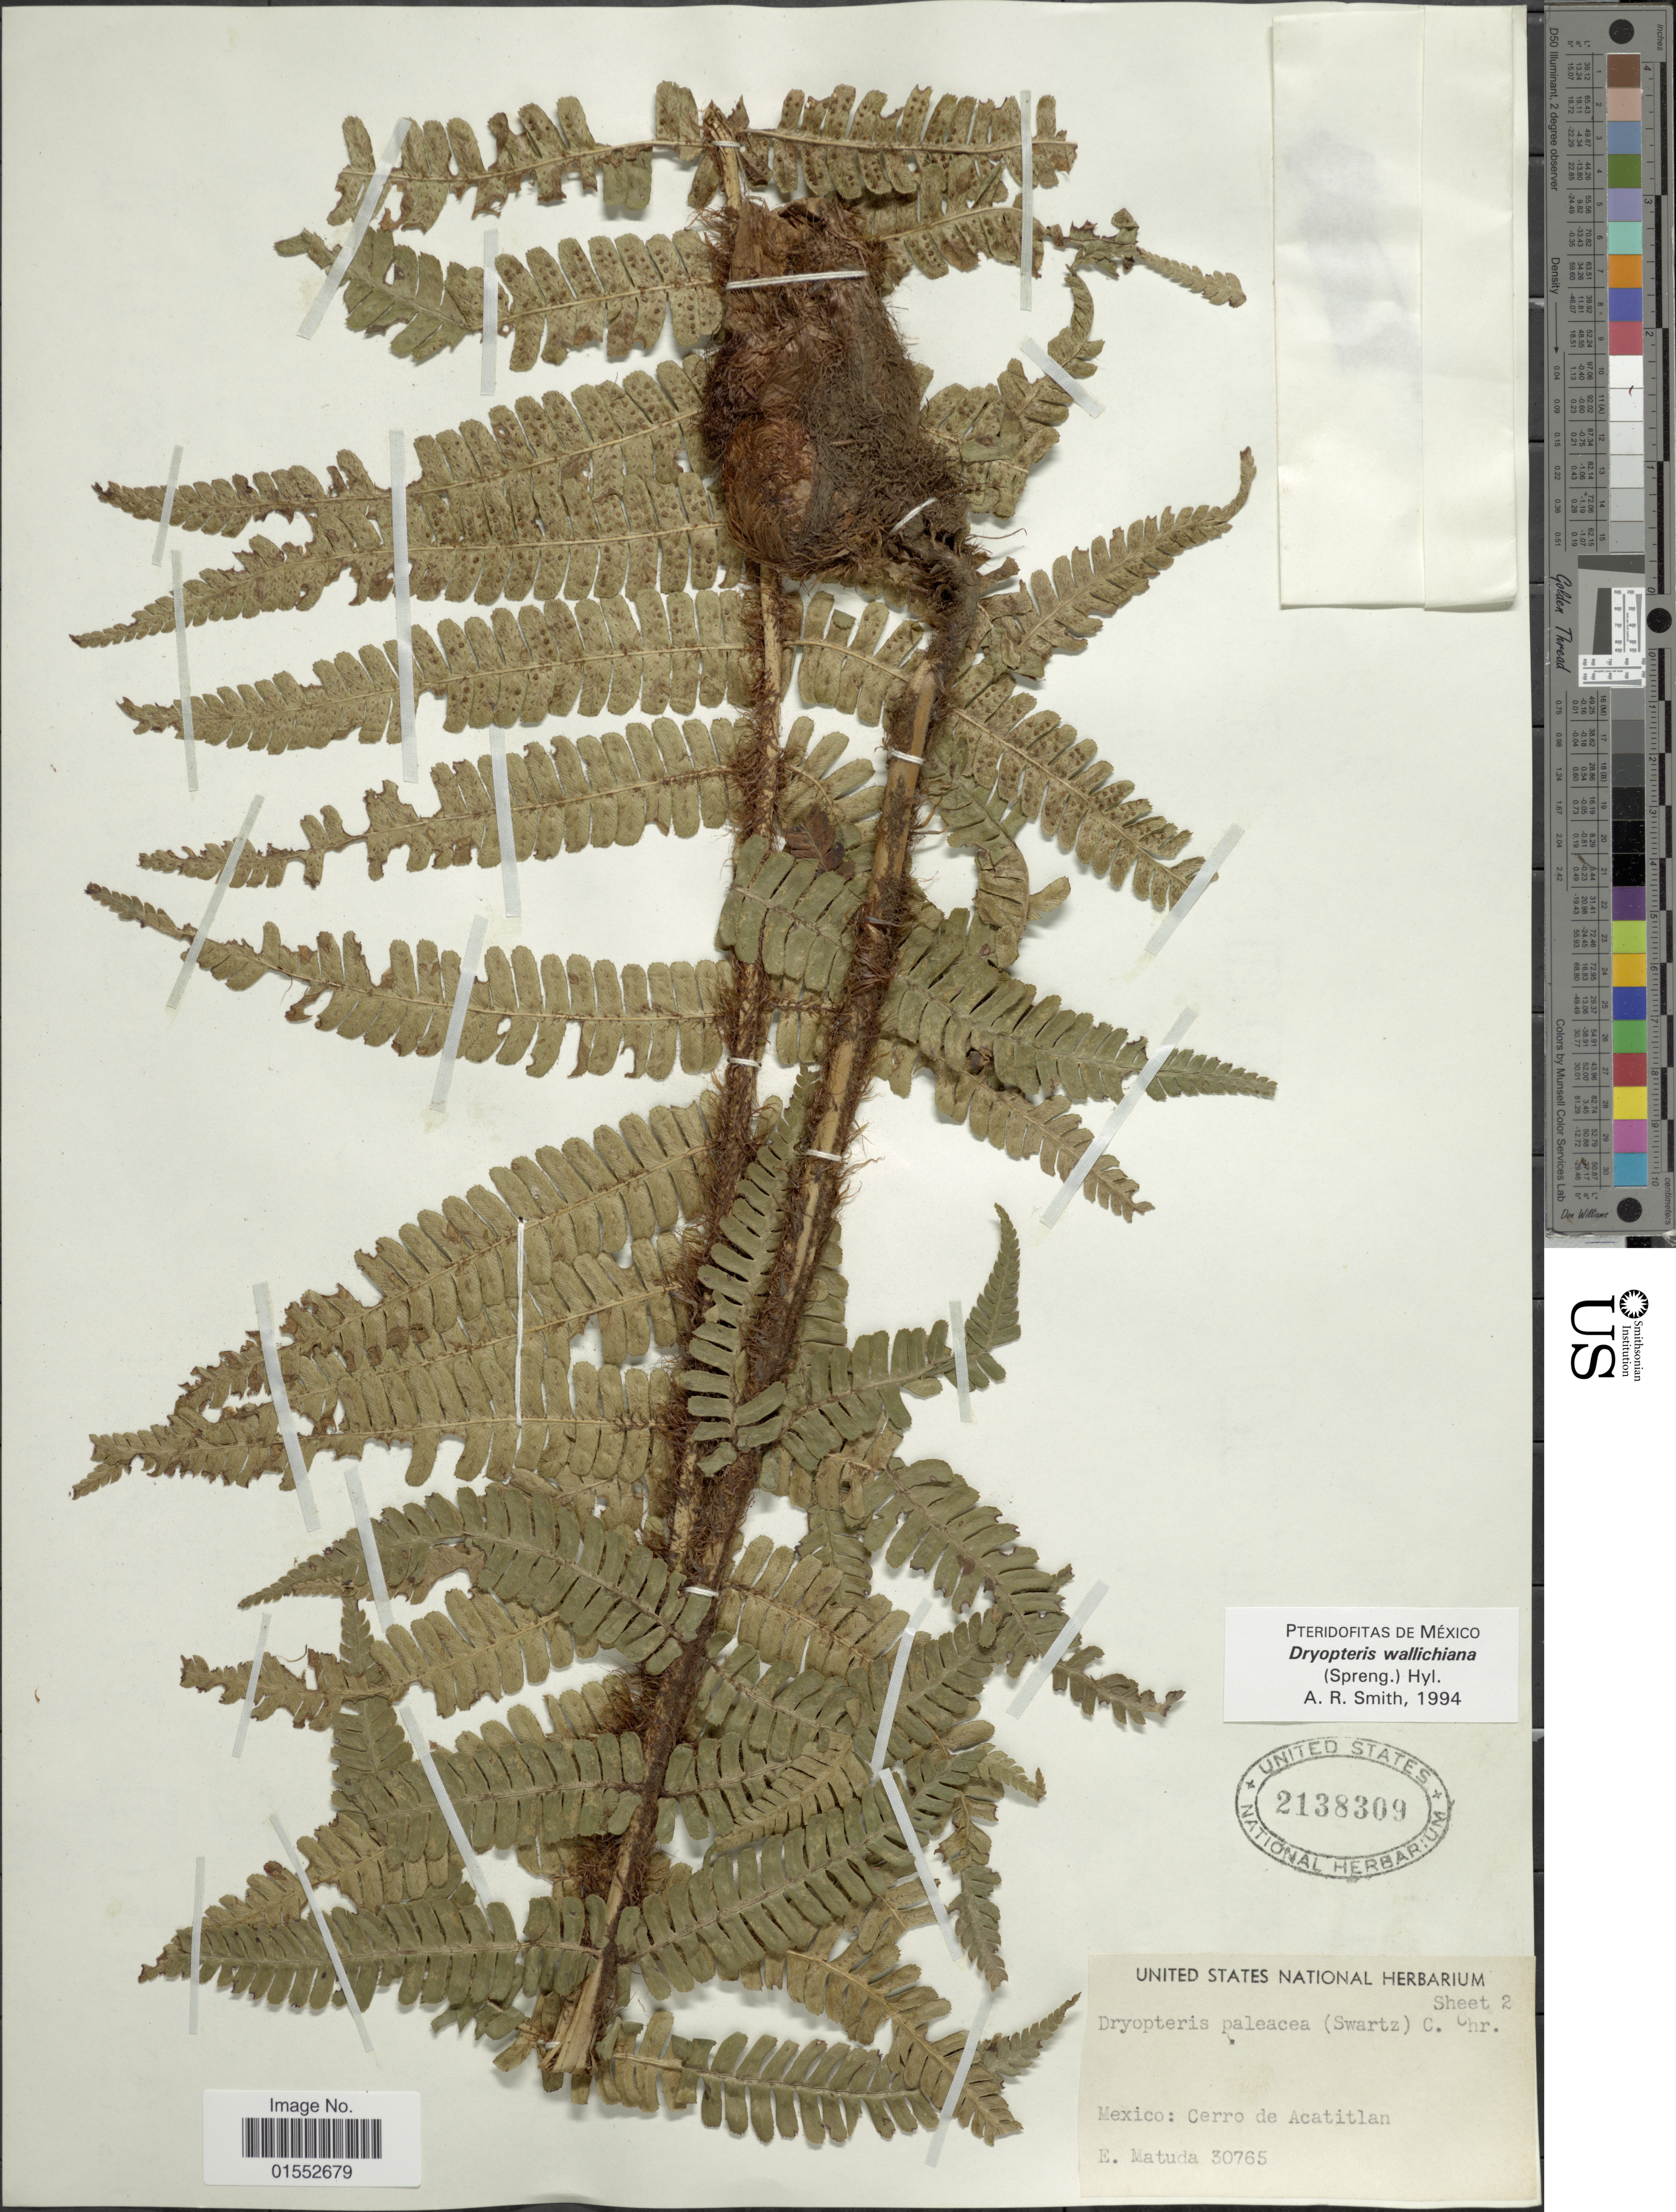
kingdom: Plantae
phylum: Tracheophyta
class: Polypodiopsida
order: Polypodiales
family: Dryopteridaceae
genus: Dryopteris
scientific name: Dryopteris wallichiana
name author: (Spreng.) Hyl.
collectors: E. Matuda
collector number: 30765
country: Mexico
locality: Cerro de Acatitlan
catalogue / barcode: US 2138309